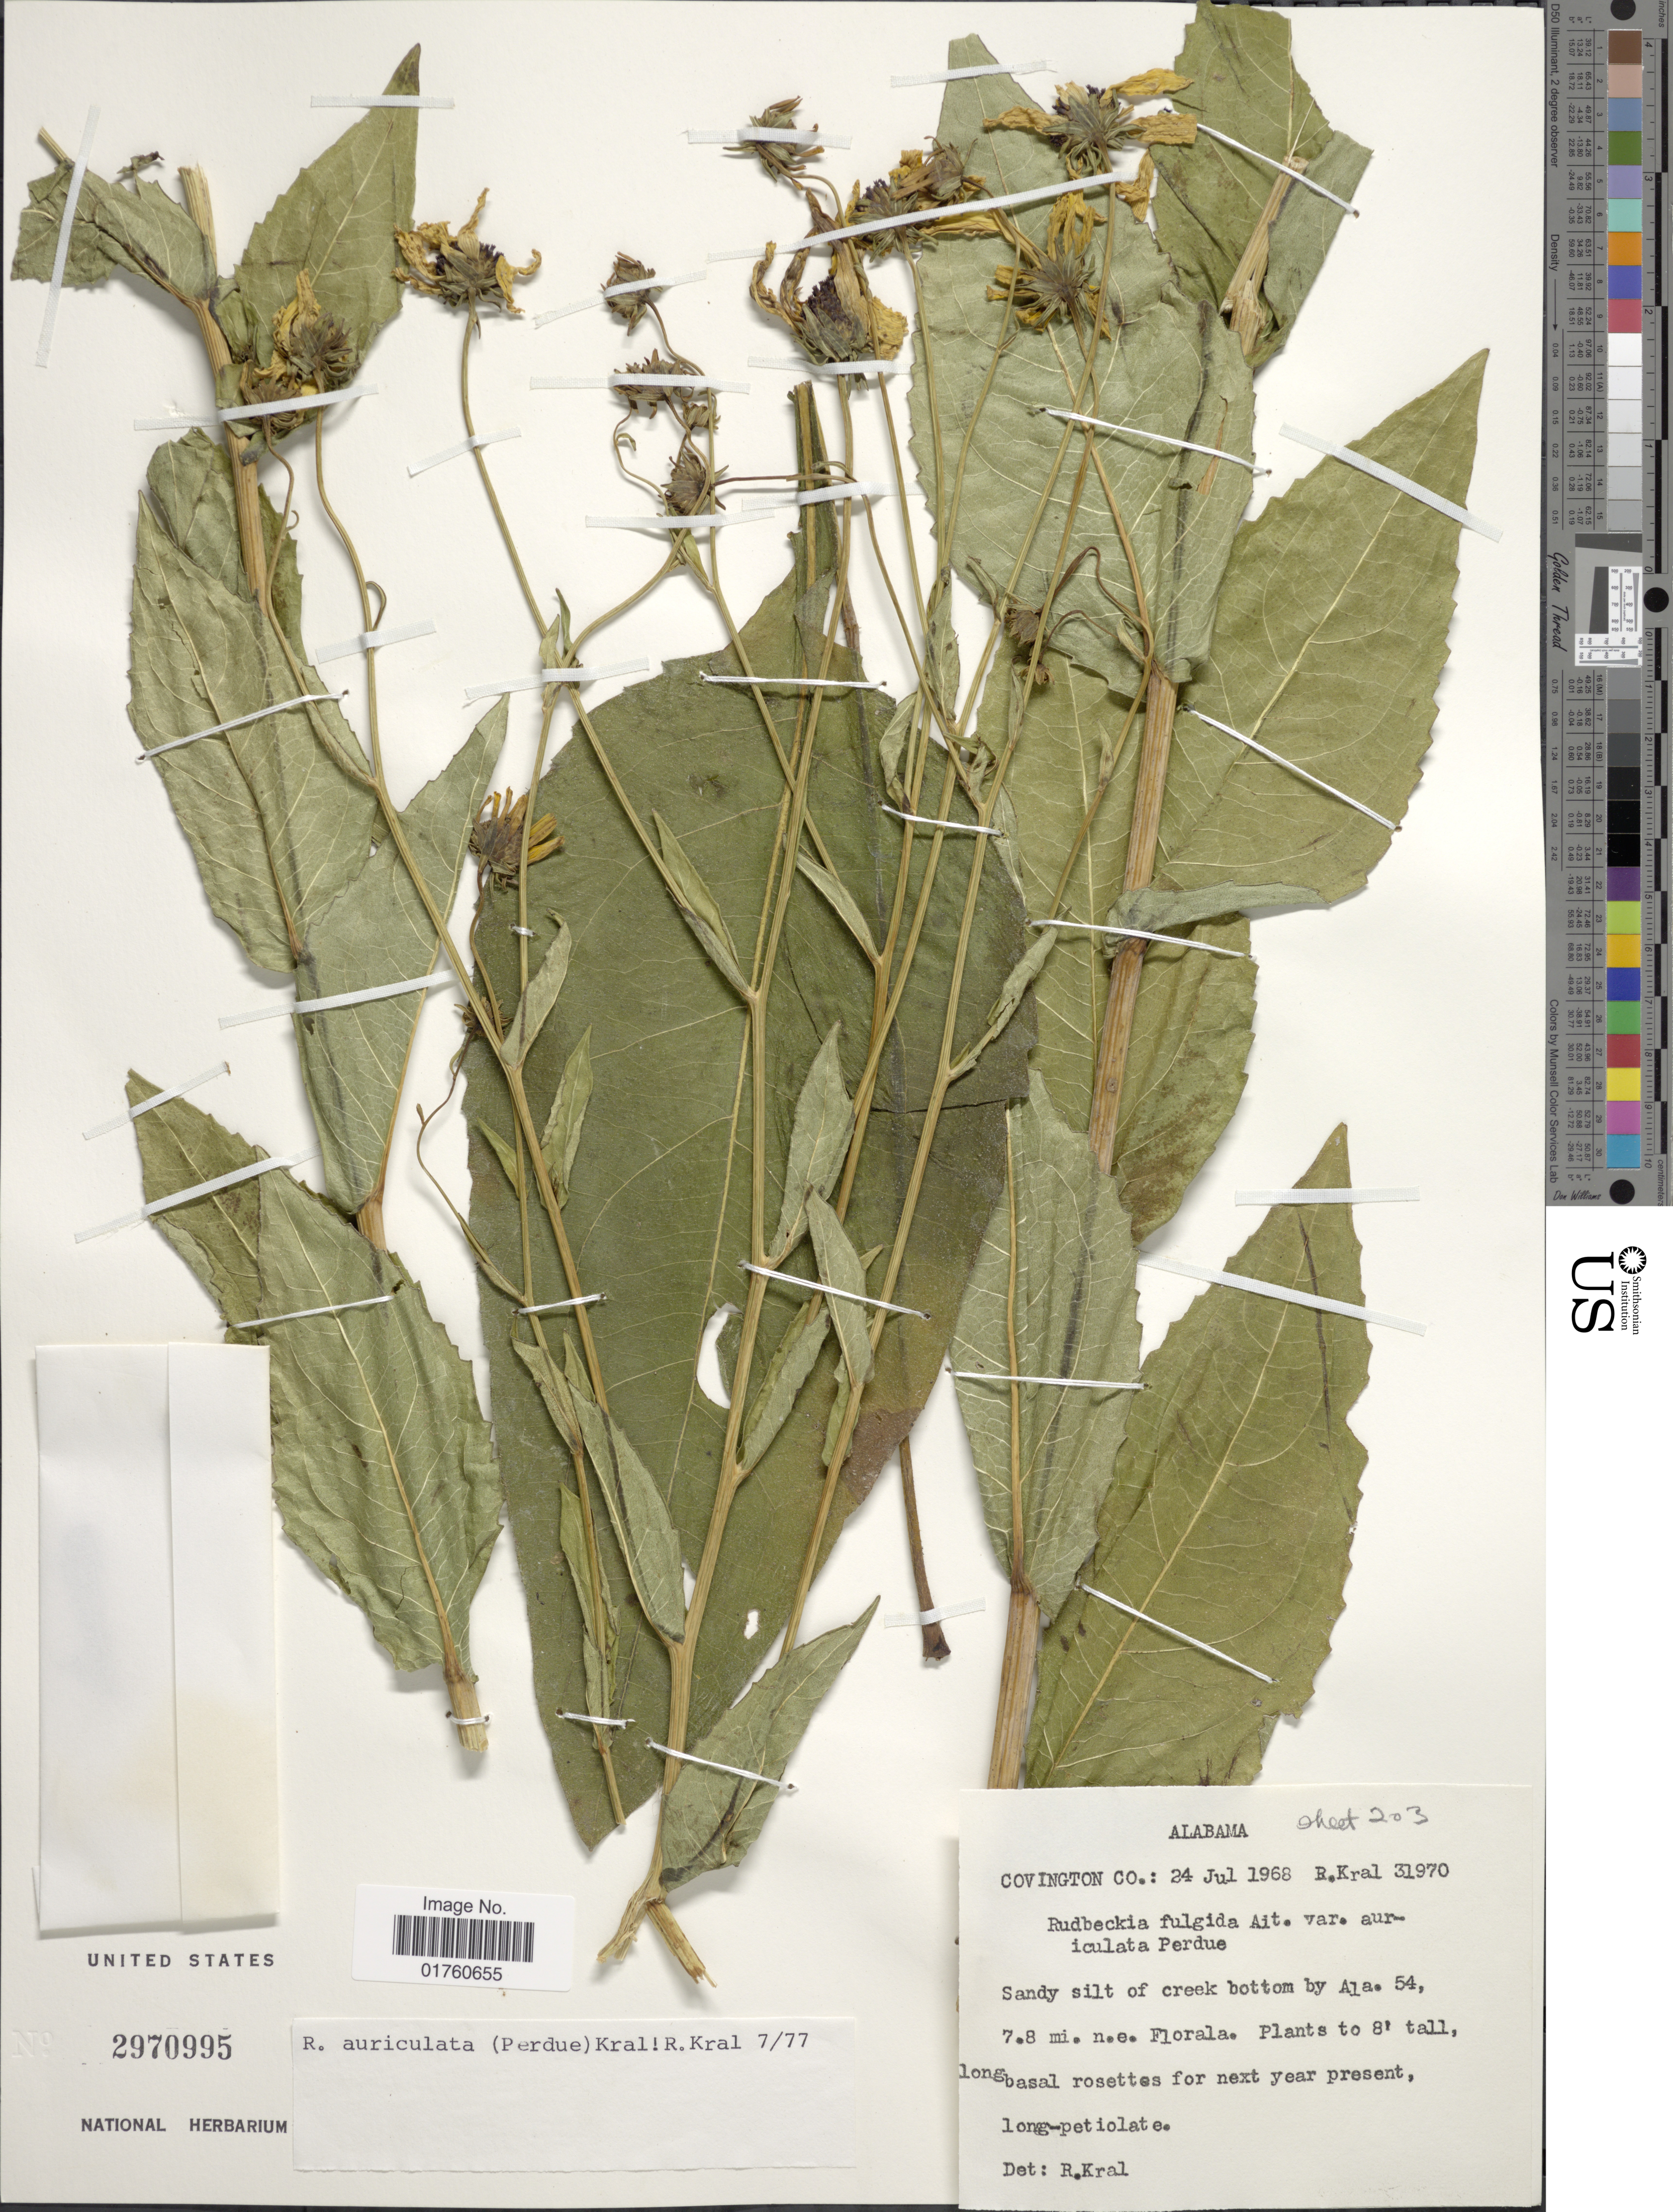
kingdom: Plantae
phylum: Tracheophyta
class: Magnoliopsida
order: Asterales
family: Asteraceae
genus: Rudbeckia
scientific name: Rudbeckia auriculata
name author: (Perdue) Kral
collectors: R. Kral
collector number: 31970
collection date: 1967-07-24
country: United States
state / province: Alabama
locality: Covington Co, Sandy silt of creek bottom by Ala. 54, 7.8 mi n.e. Florala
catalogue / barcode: US 2970995